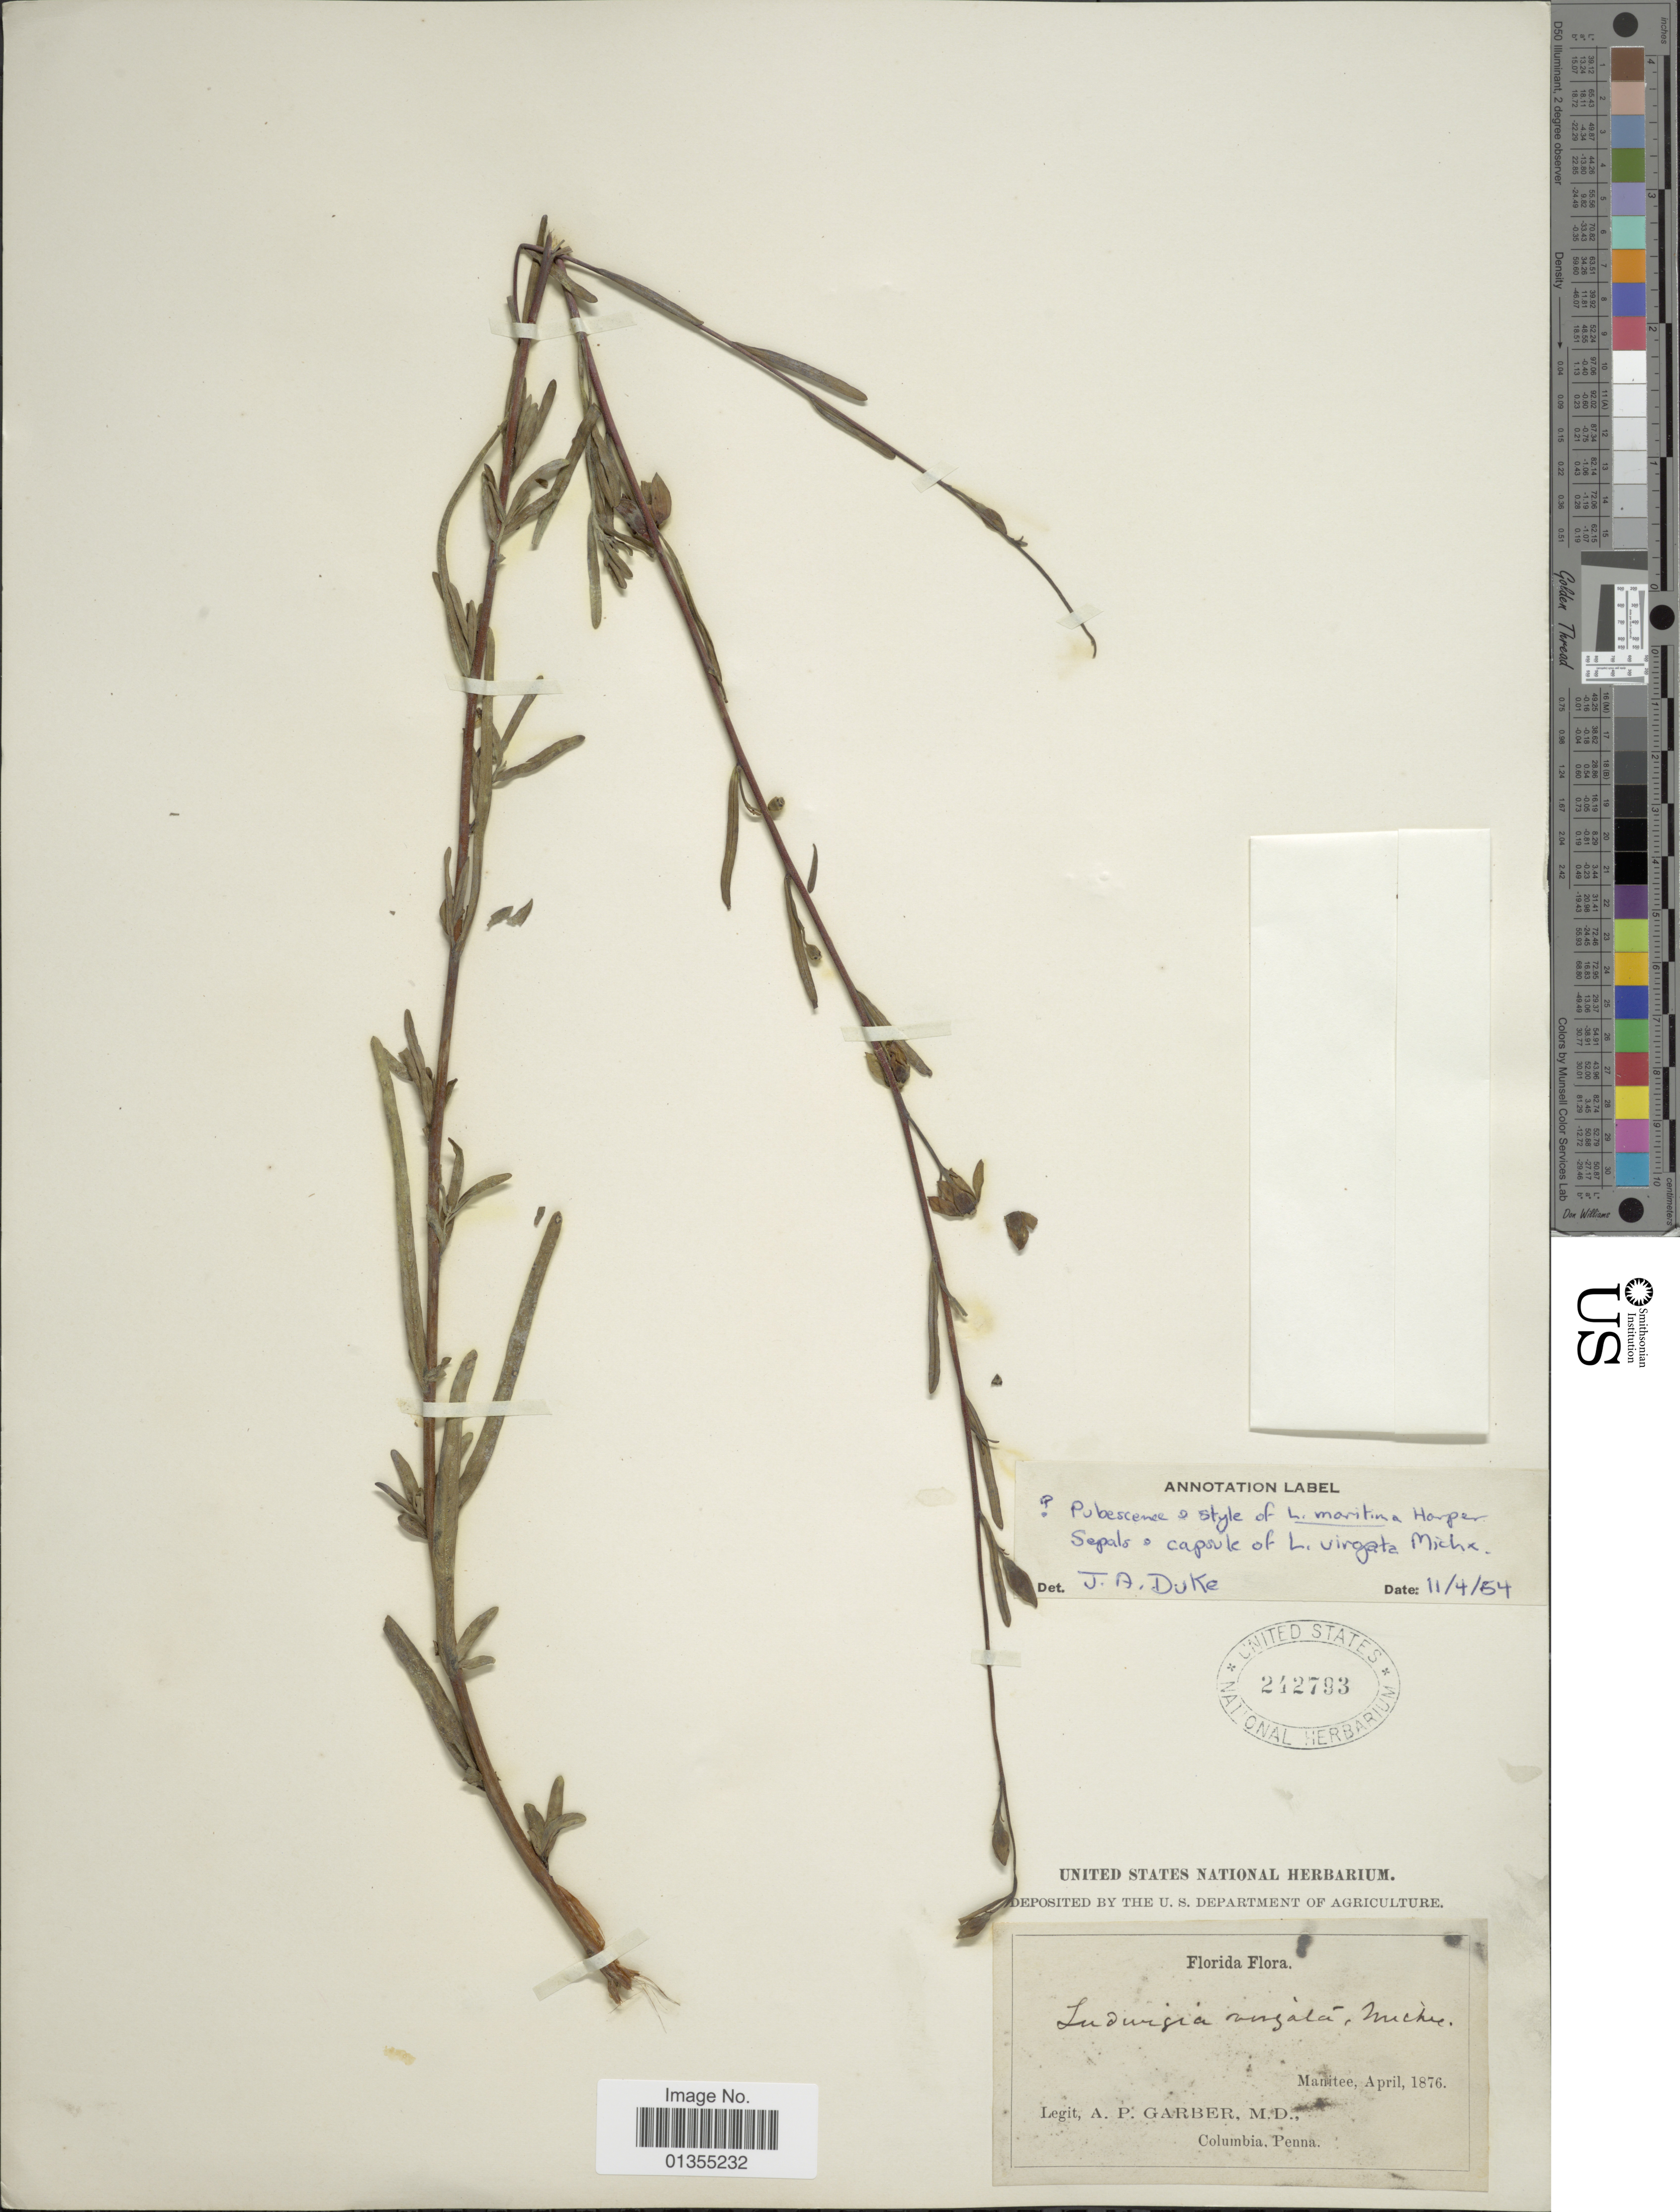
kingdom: Plantae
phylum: Tracheophyta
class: Magnoliopsida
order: Myrtales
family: Onagraceae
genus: Ludwigia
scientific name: Ludwigia virgata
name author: Michx.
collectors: A. P. Garber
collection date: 1876-04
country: United States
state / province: Florida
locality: Manitee.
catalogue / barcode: US 242793